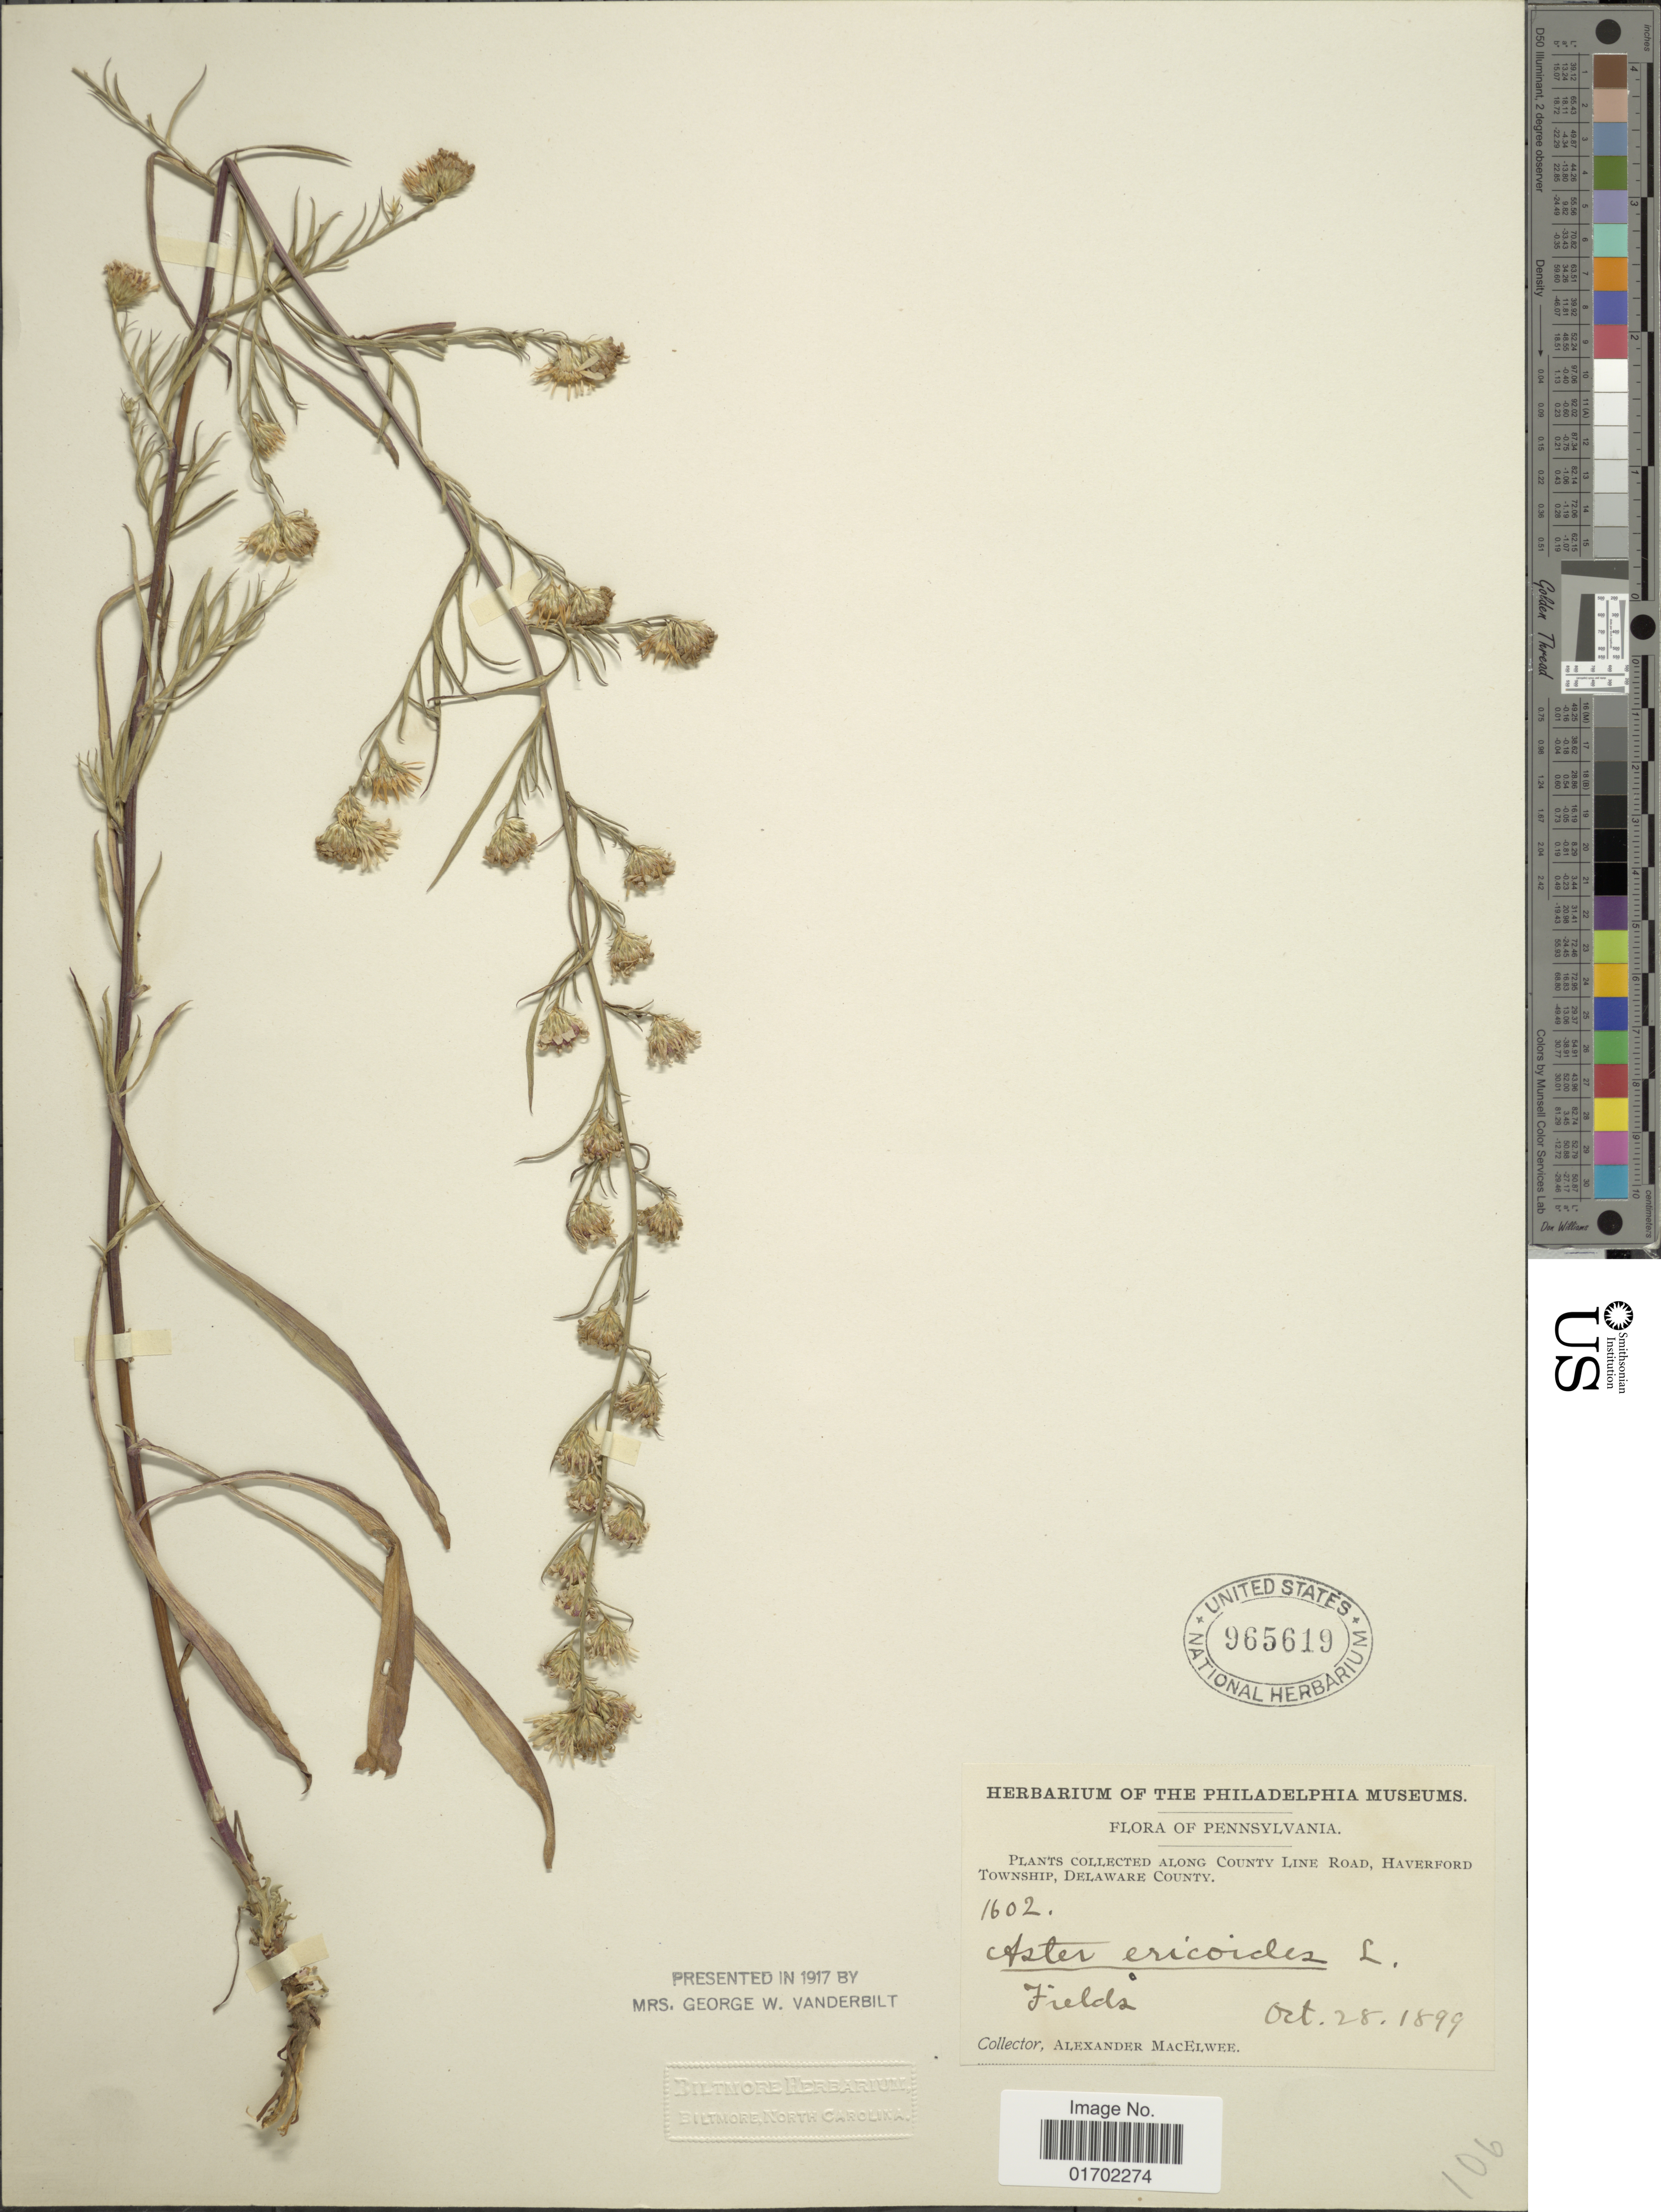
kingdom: Plantae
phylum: Tracheophyta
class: Magnoliopsida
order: Asterales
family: Asteraceae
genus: Symphyotrichum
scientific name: Symphyotrichum pilosum var. pilosum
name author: (Willd.) G.L. Nesom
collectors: A. MacElwee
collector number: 1602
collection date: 1899-10-28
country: United States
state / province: Pennsylvania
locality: Along County Line Road, Haverford Township, Delaware County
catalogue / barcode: US 965619